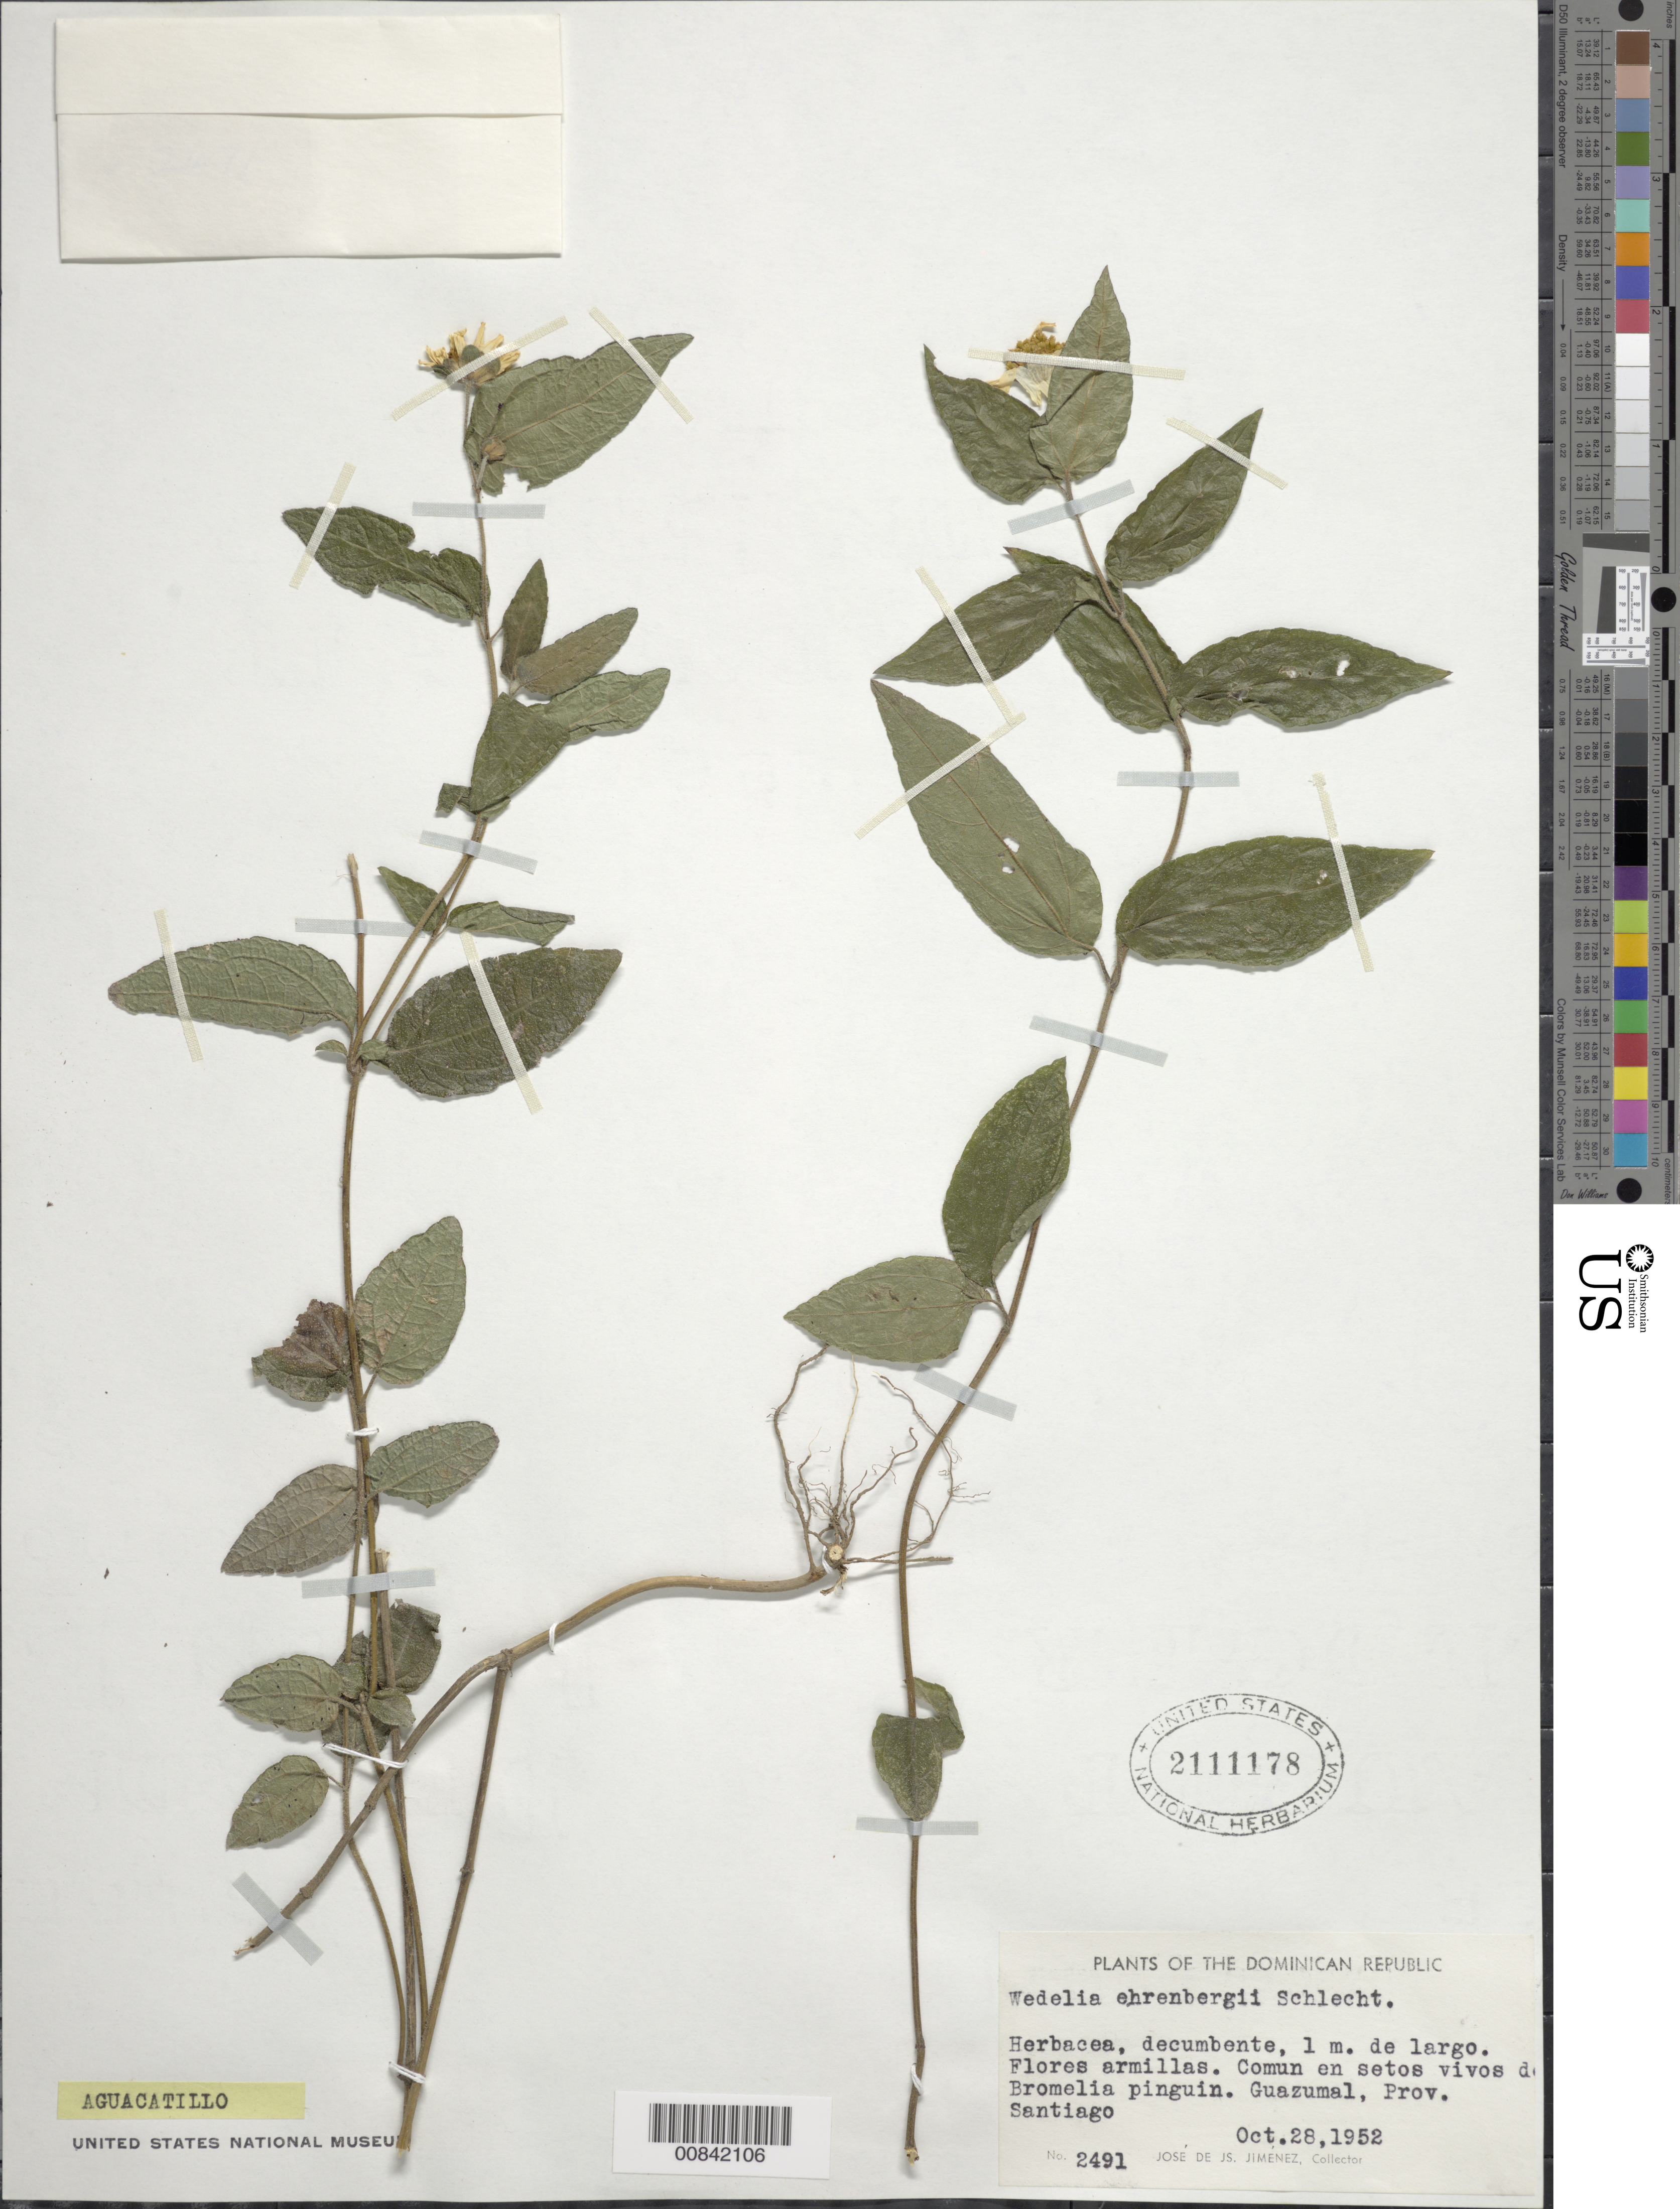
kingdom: Plantae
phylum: Tracheophyta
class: Magnoliopsida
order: Asterales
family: Asteraceae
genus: Wedelia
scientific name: Wedelia ehrenbergii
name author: Less.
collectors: J. J. Jiménez Almonte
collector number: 2491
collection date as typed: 28 Oct 1952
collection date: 1952-10-28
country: Dominican Republic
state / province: Santiago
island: Hispaniola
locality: Guazumal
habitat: En setos vivos de Bromelia pinguin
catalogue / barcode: US 2111178